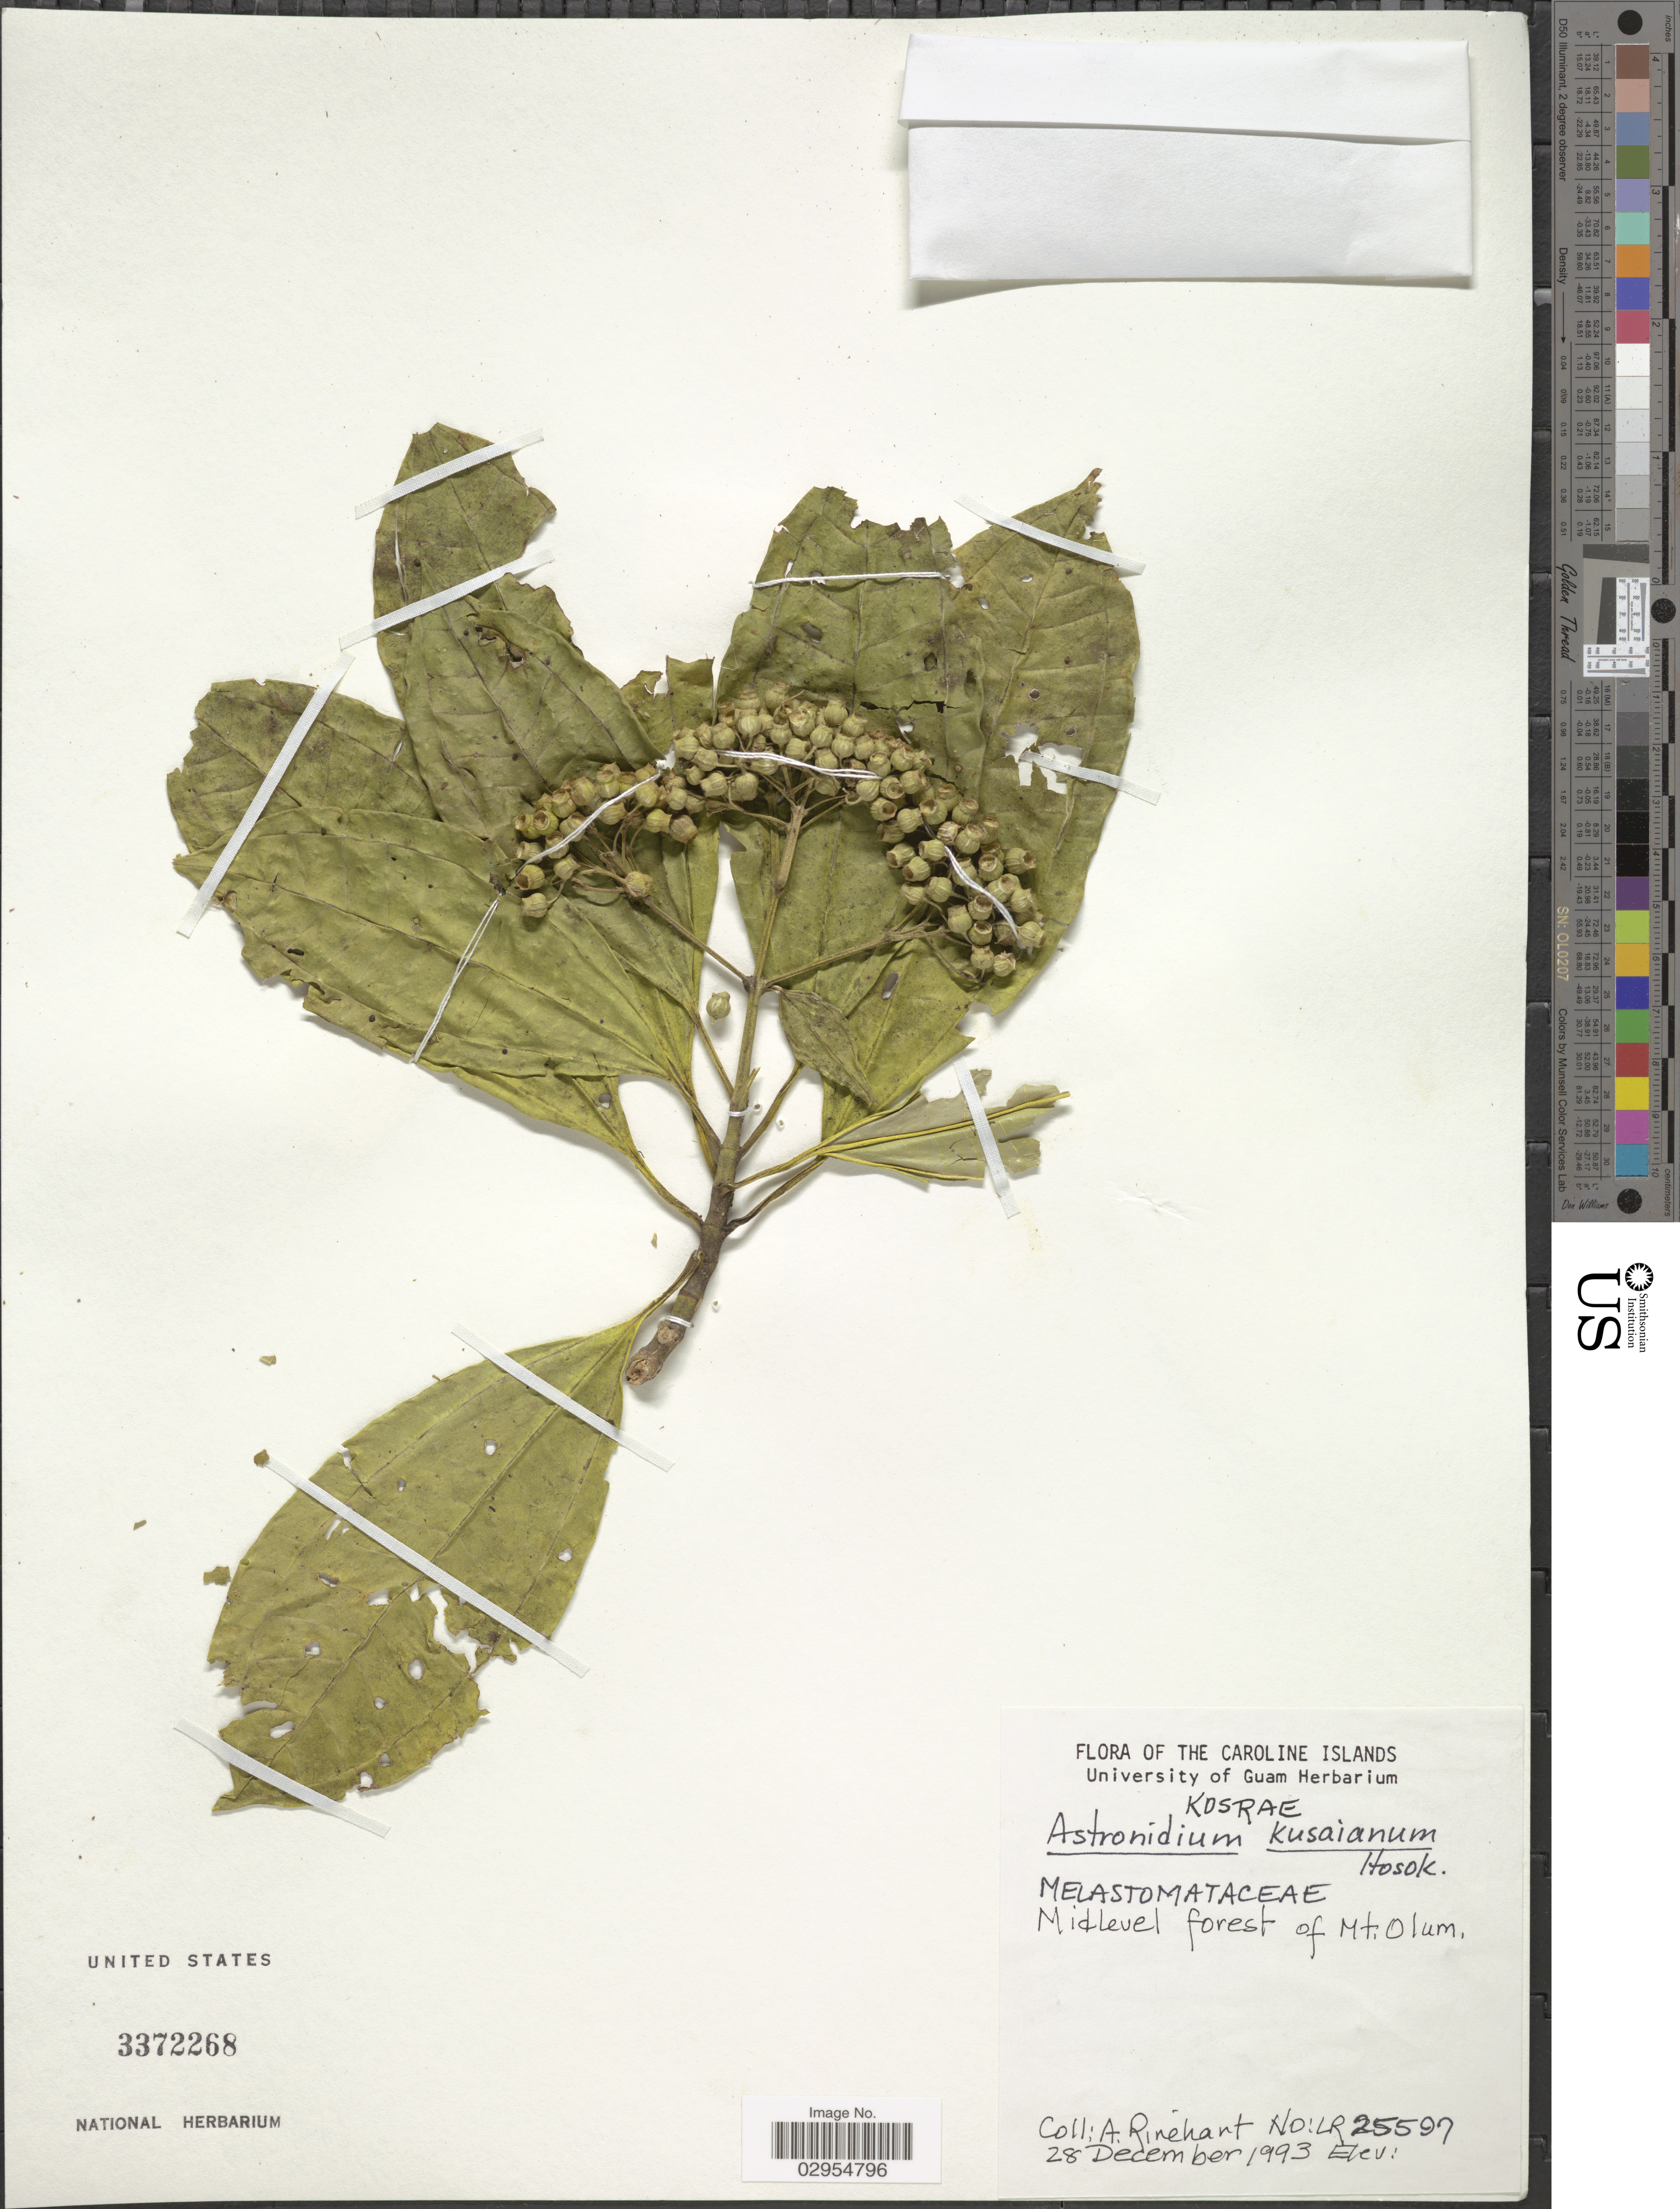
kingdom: Plantae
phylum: Tracheophyta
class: Magnoliopsida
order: Myrtales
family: Melastomataceae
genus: Astronidium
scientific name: Astronidium kusaianum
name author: Hosok.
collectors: A. Rinehart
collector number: LR25597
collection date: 1993-12-28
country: Micronesia, Federated States of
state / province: Kosrae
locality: The Caroline Islands. Midlevel forest of Mt. Olum.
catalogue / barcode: US 3372268